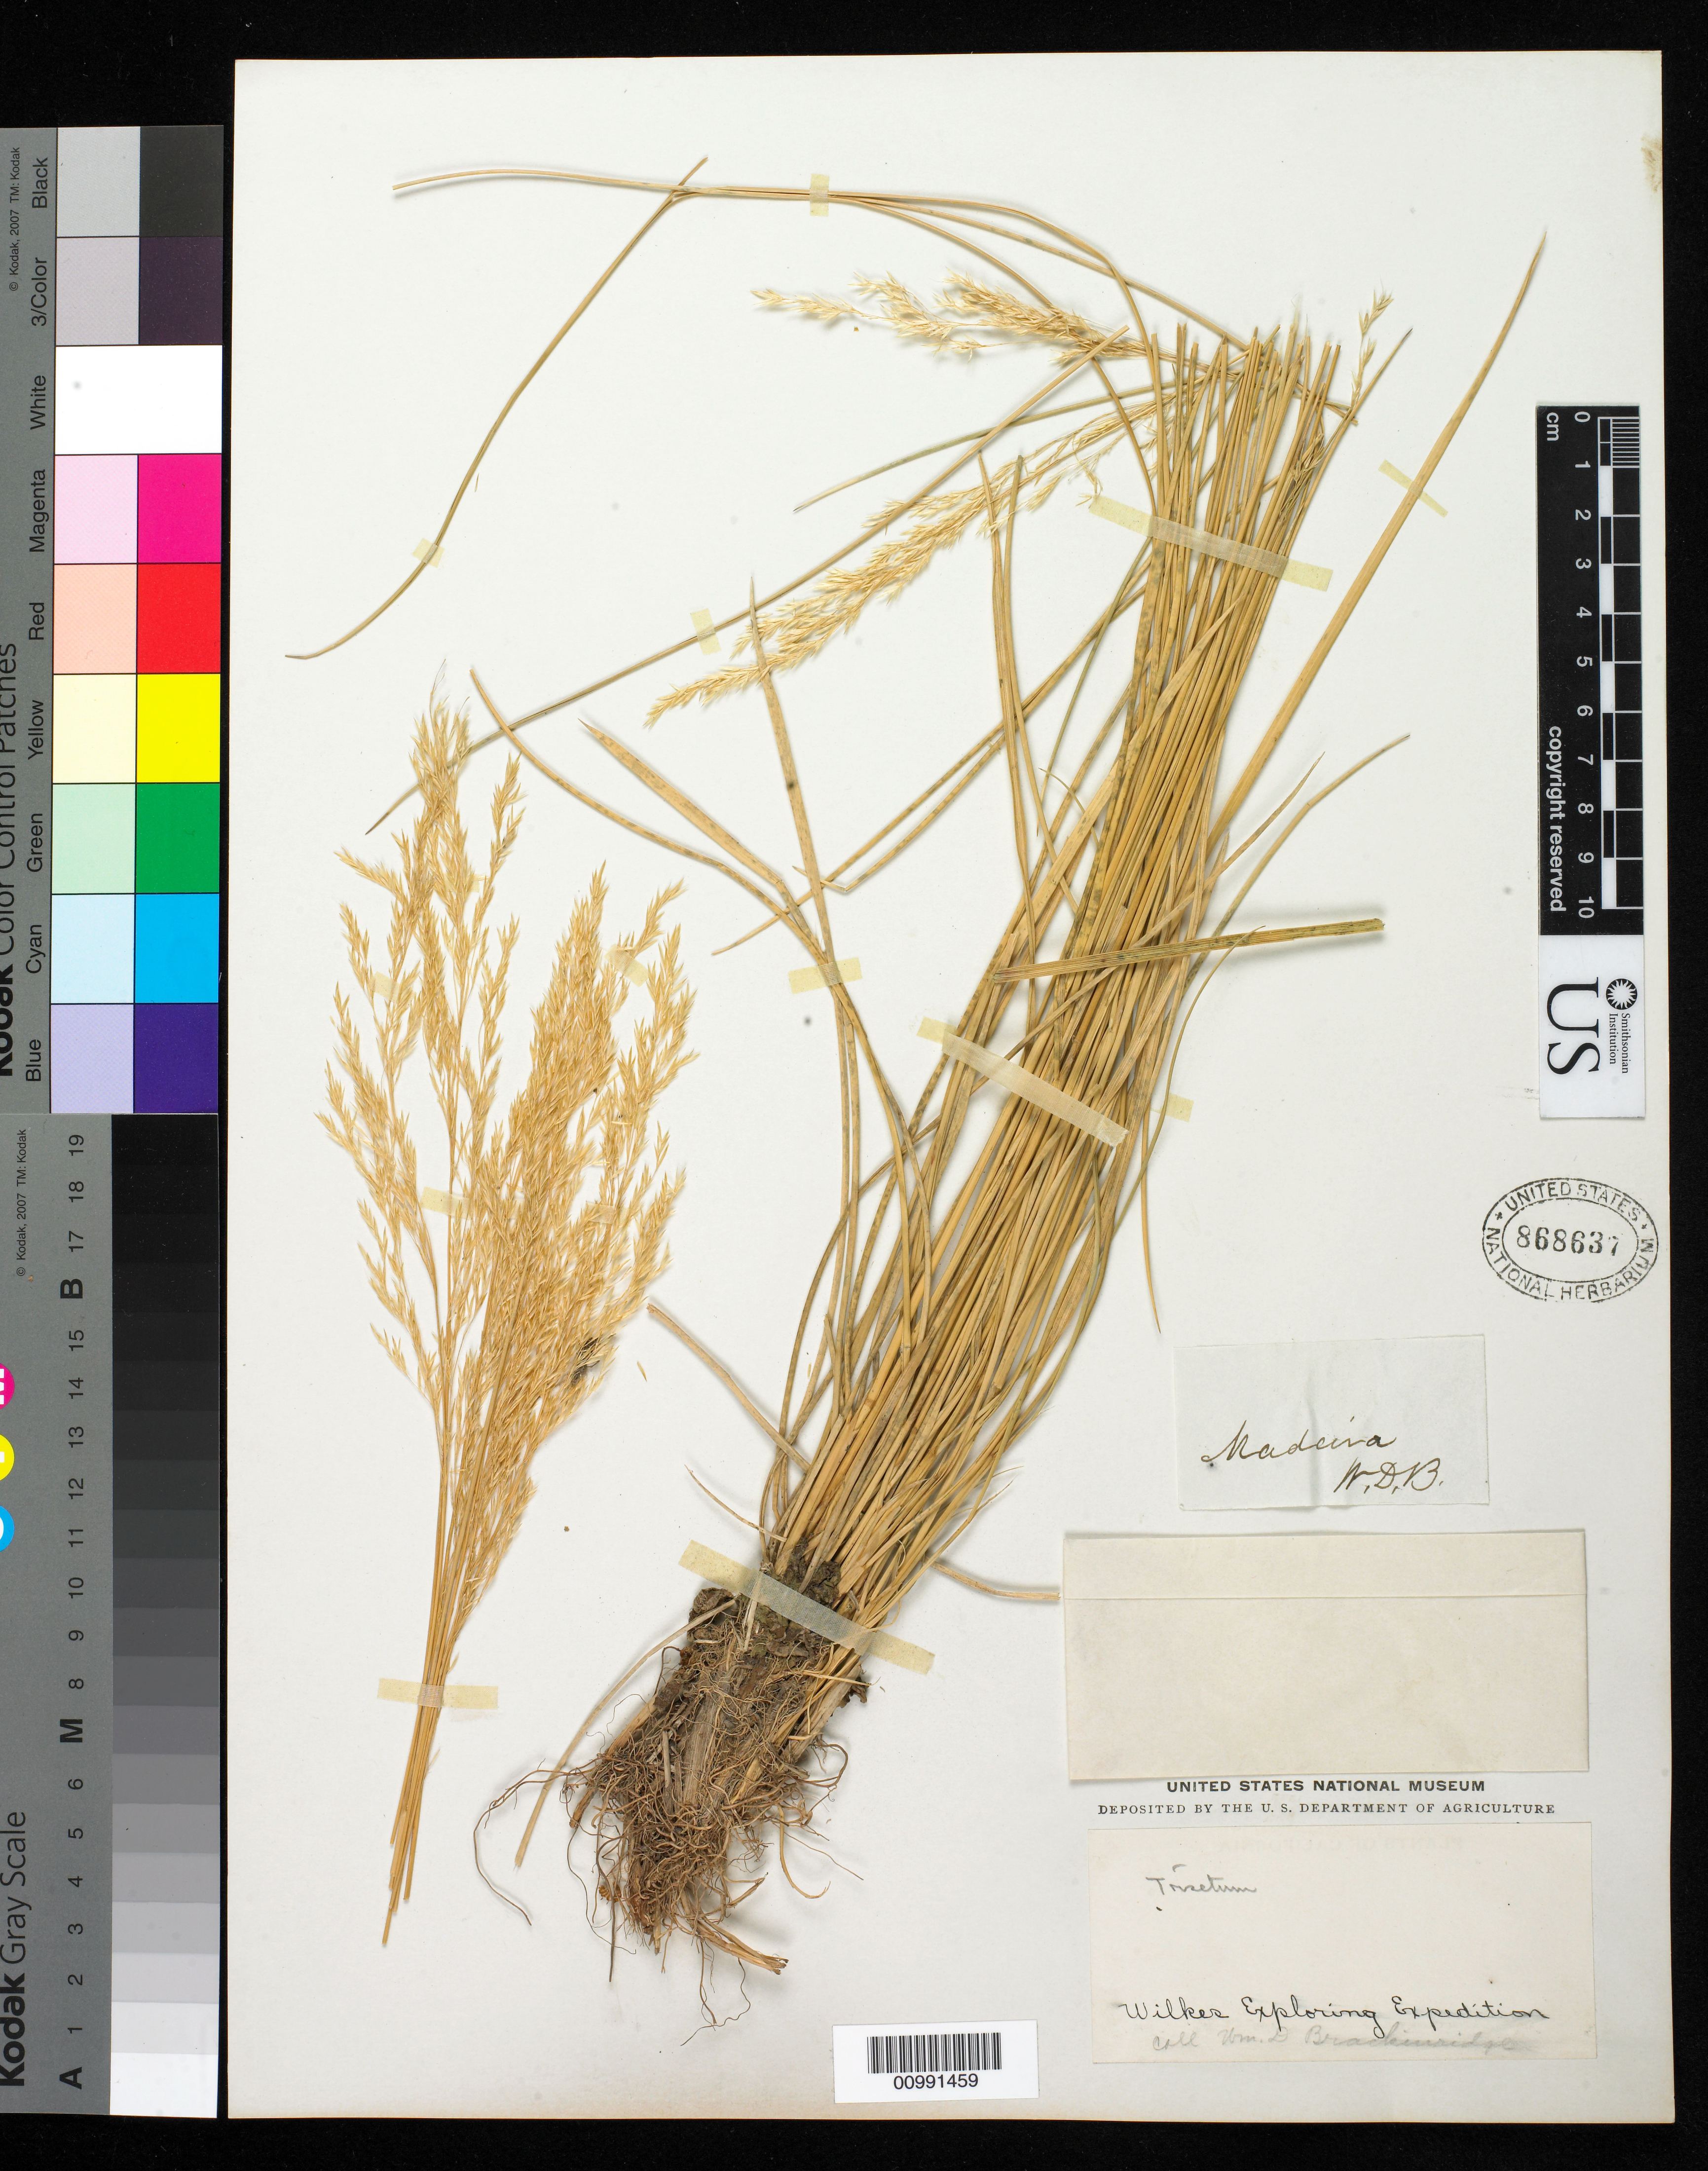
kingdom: Plantae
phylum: Tracheophyta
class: Liliopsida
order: Poales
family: Poaceae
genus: Trisetum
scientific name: Trisetum sp.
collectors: Wilkes Explor. Exped.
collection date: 1838/1842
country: Portugal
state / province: Madeira (Aut. Reg.)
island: Madeira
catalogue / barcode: US 868637